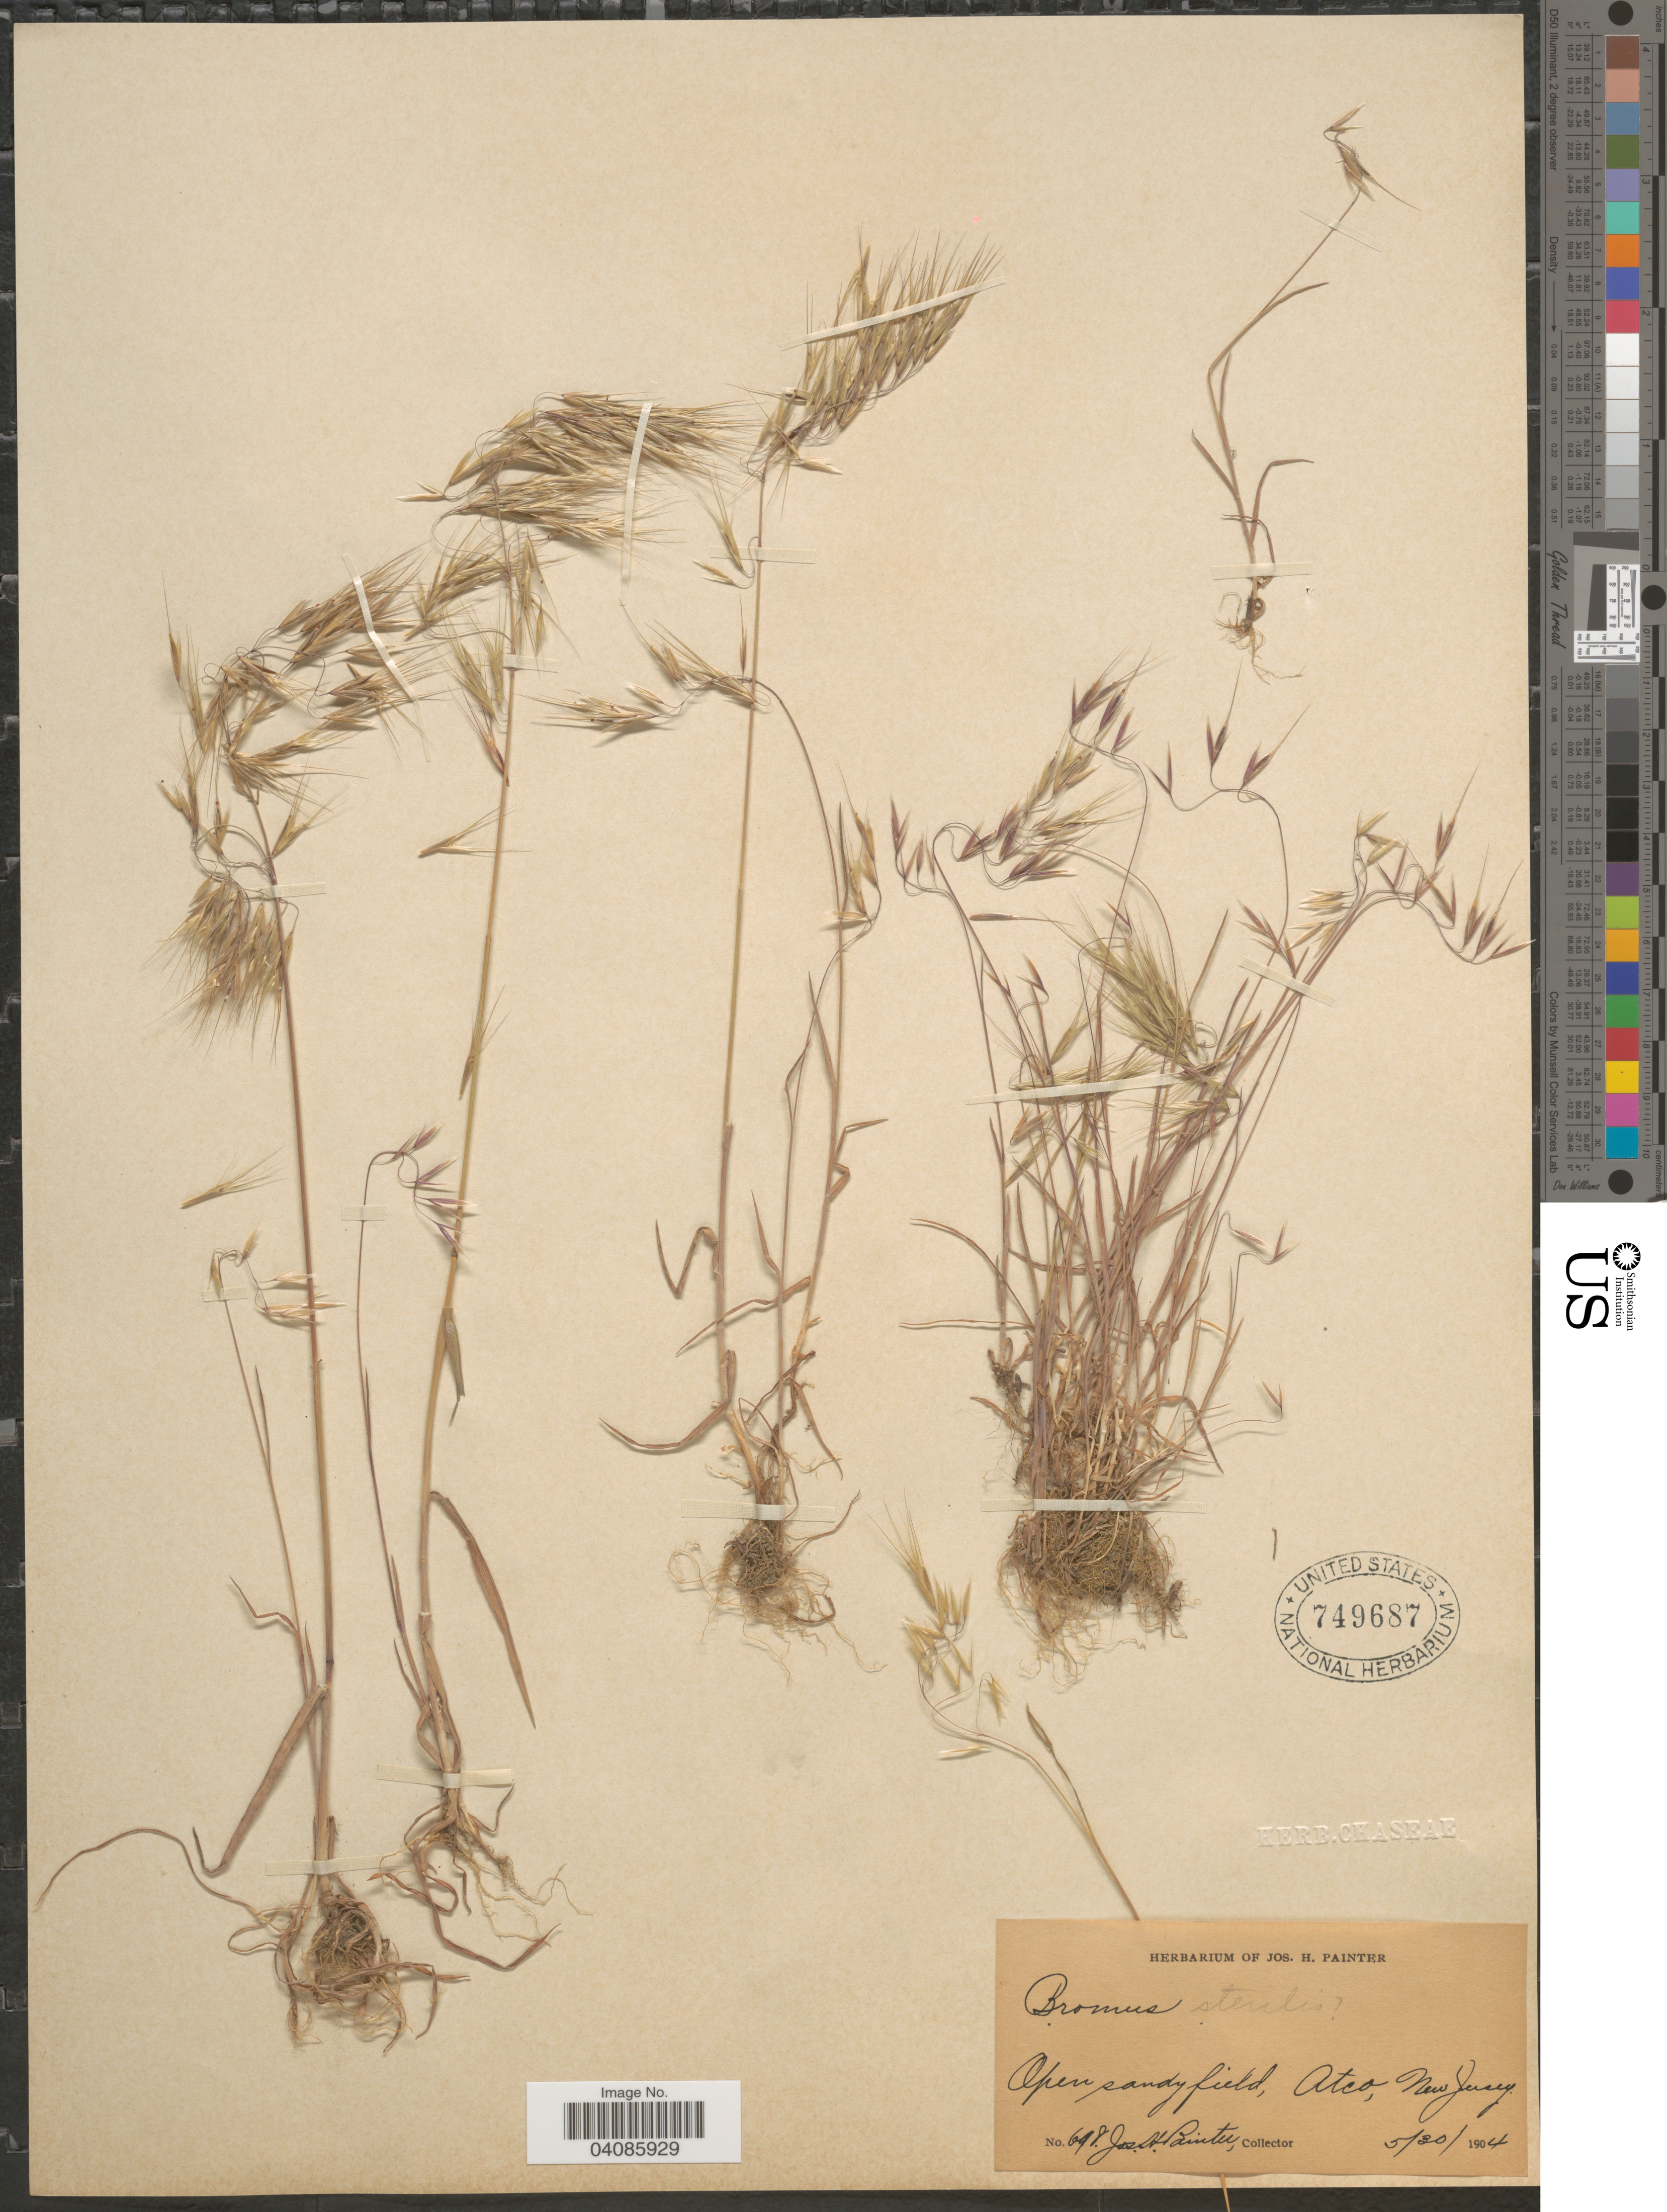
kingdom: Plantae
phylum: Tracheophyta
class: Liliopsida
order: Poales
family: Poaceae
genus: Bromus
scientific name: Bromus tectorum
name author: L.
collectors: J. H. Painter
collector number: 698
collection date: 1904-05-30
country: United States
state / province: New Jersey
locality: Open sandy field, Atco.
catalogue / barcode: US 749687